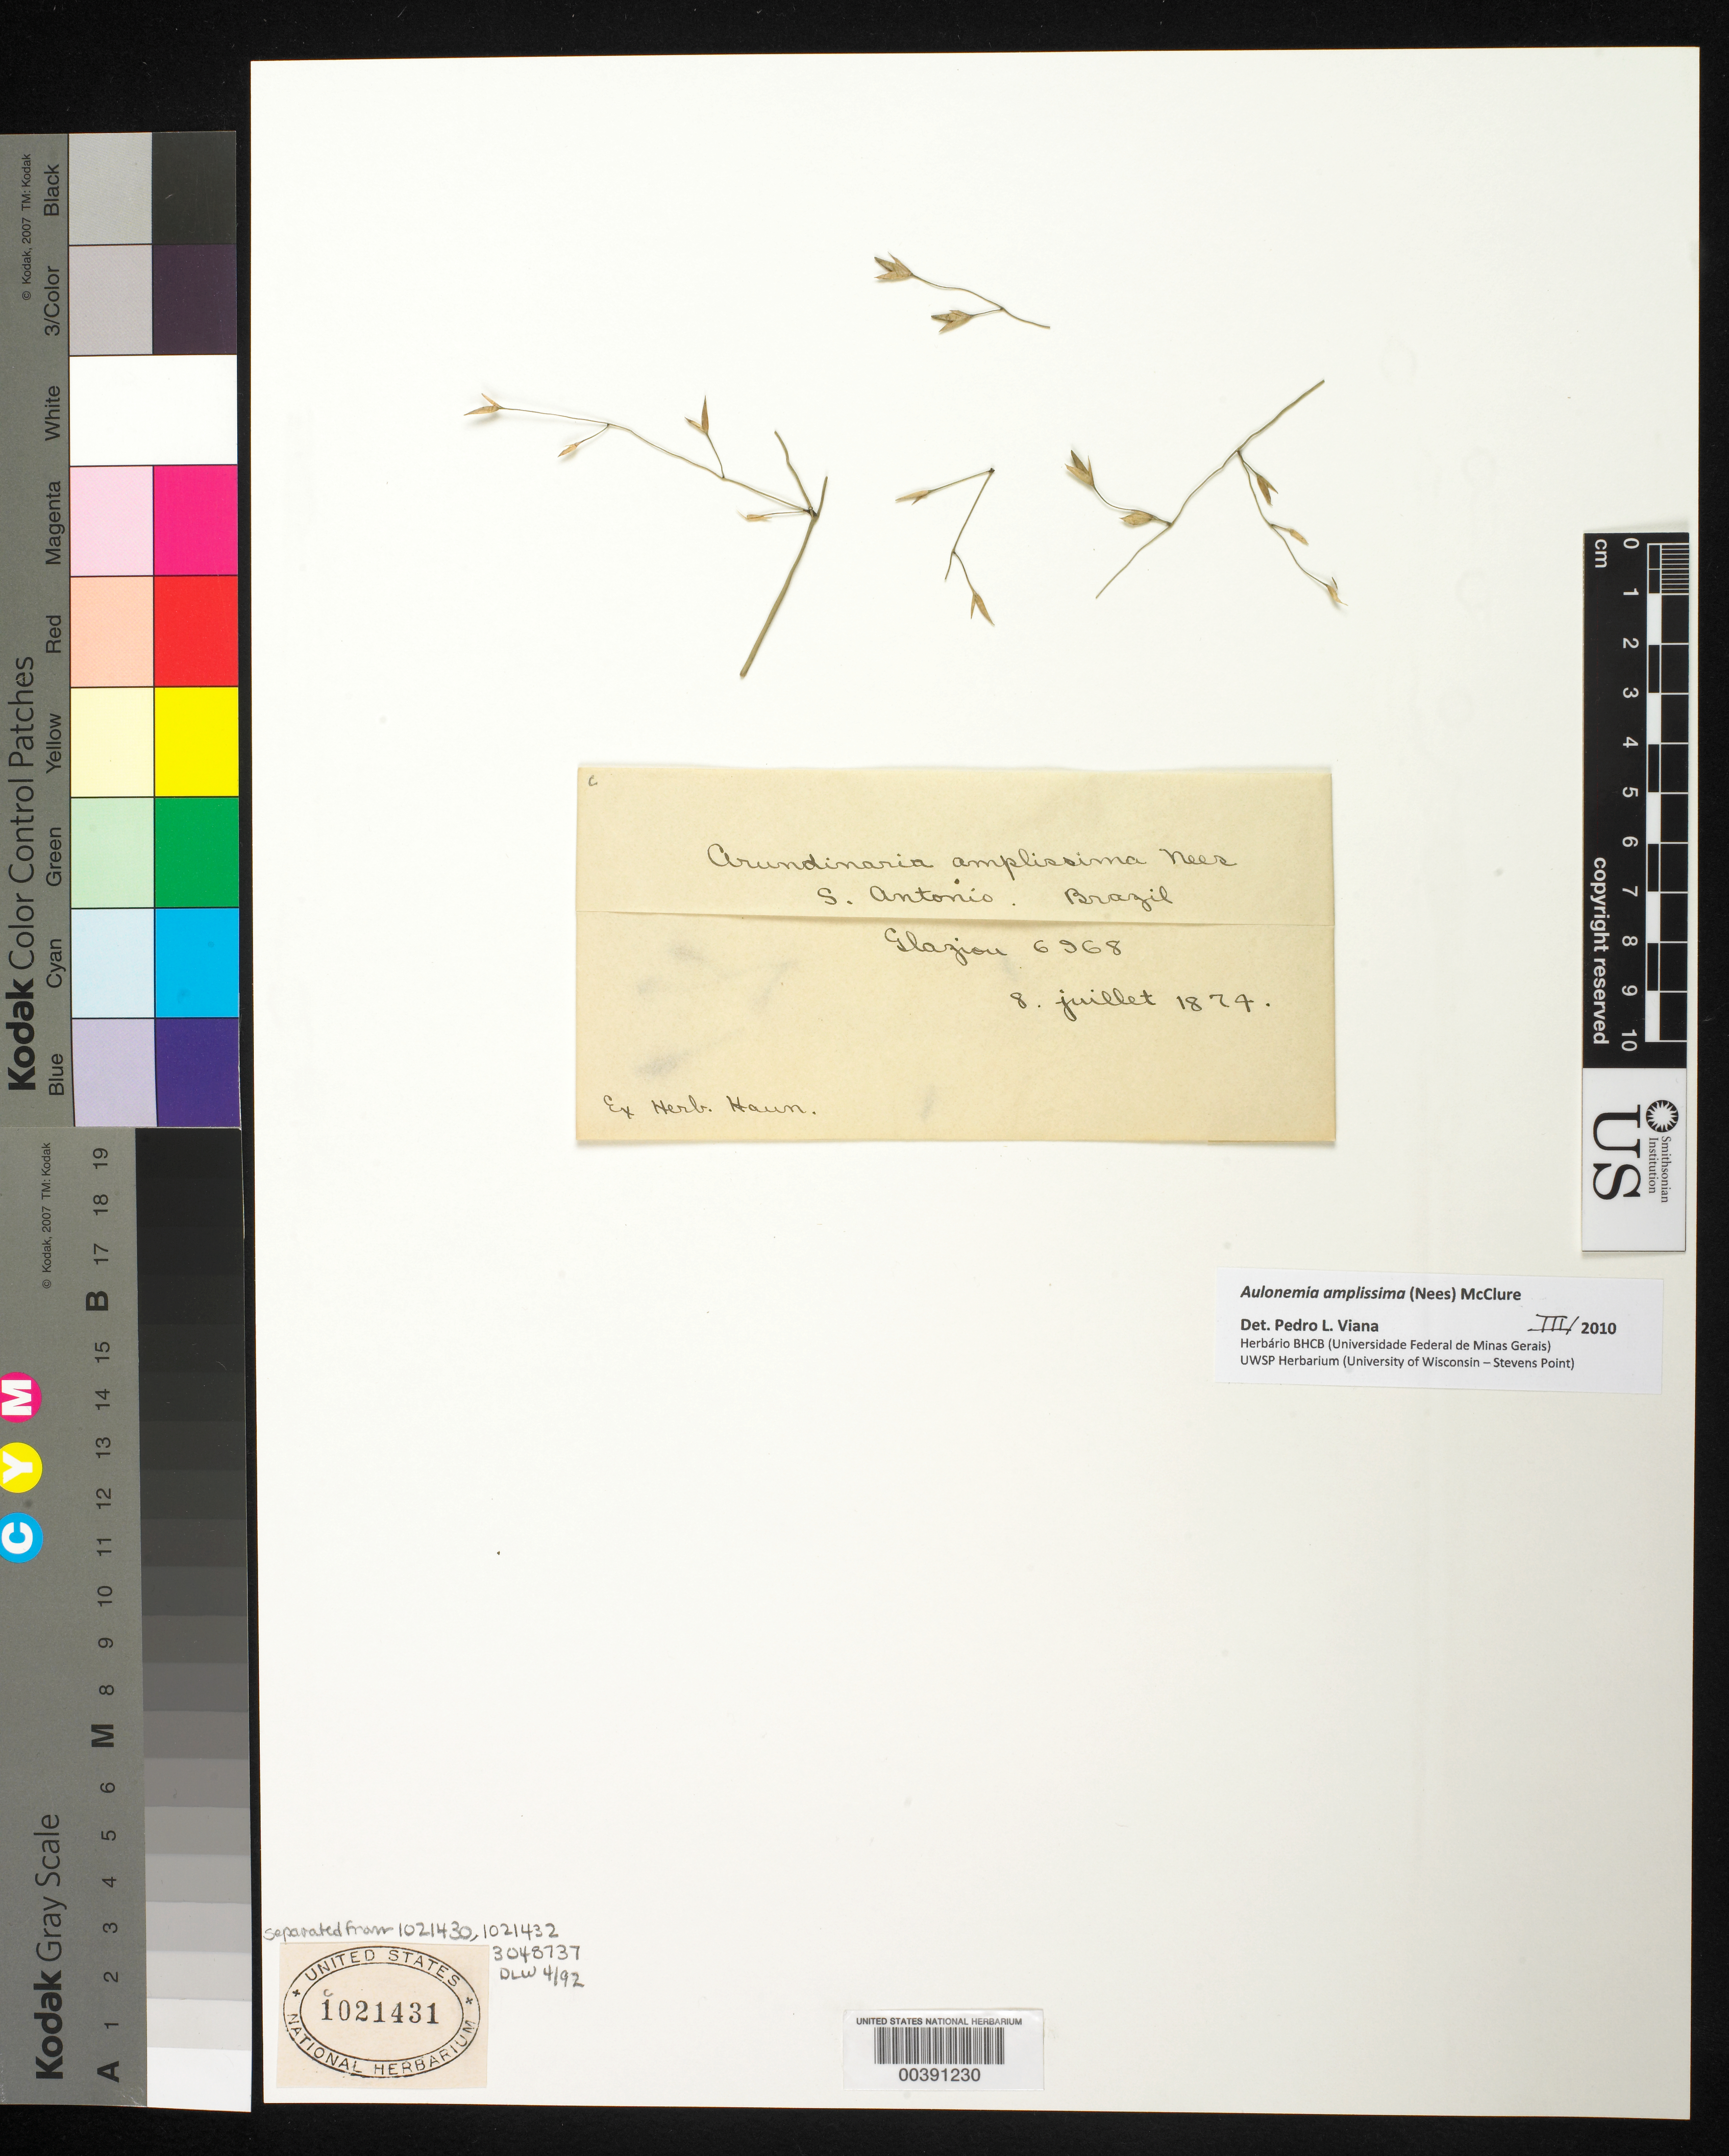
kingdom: Plantae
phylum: Tracheophyta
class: Liliopsida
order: Poales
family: Poaceae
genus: Aulonemia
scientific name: Aulonemia amplissima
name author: (Nees) McClure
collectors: A. F. M. Glaziou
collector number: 6968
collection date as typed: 08 Jul 1874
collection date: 1874-07-08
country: Brazil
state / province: Minas Gerais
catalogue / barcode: US 1021431